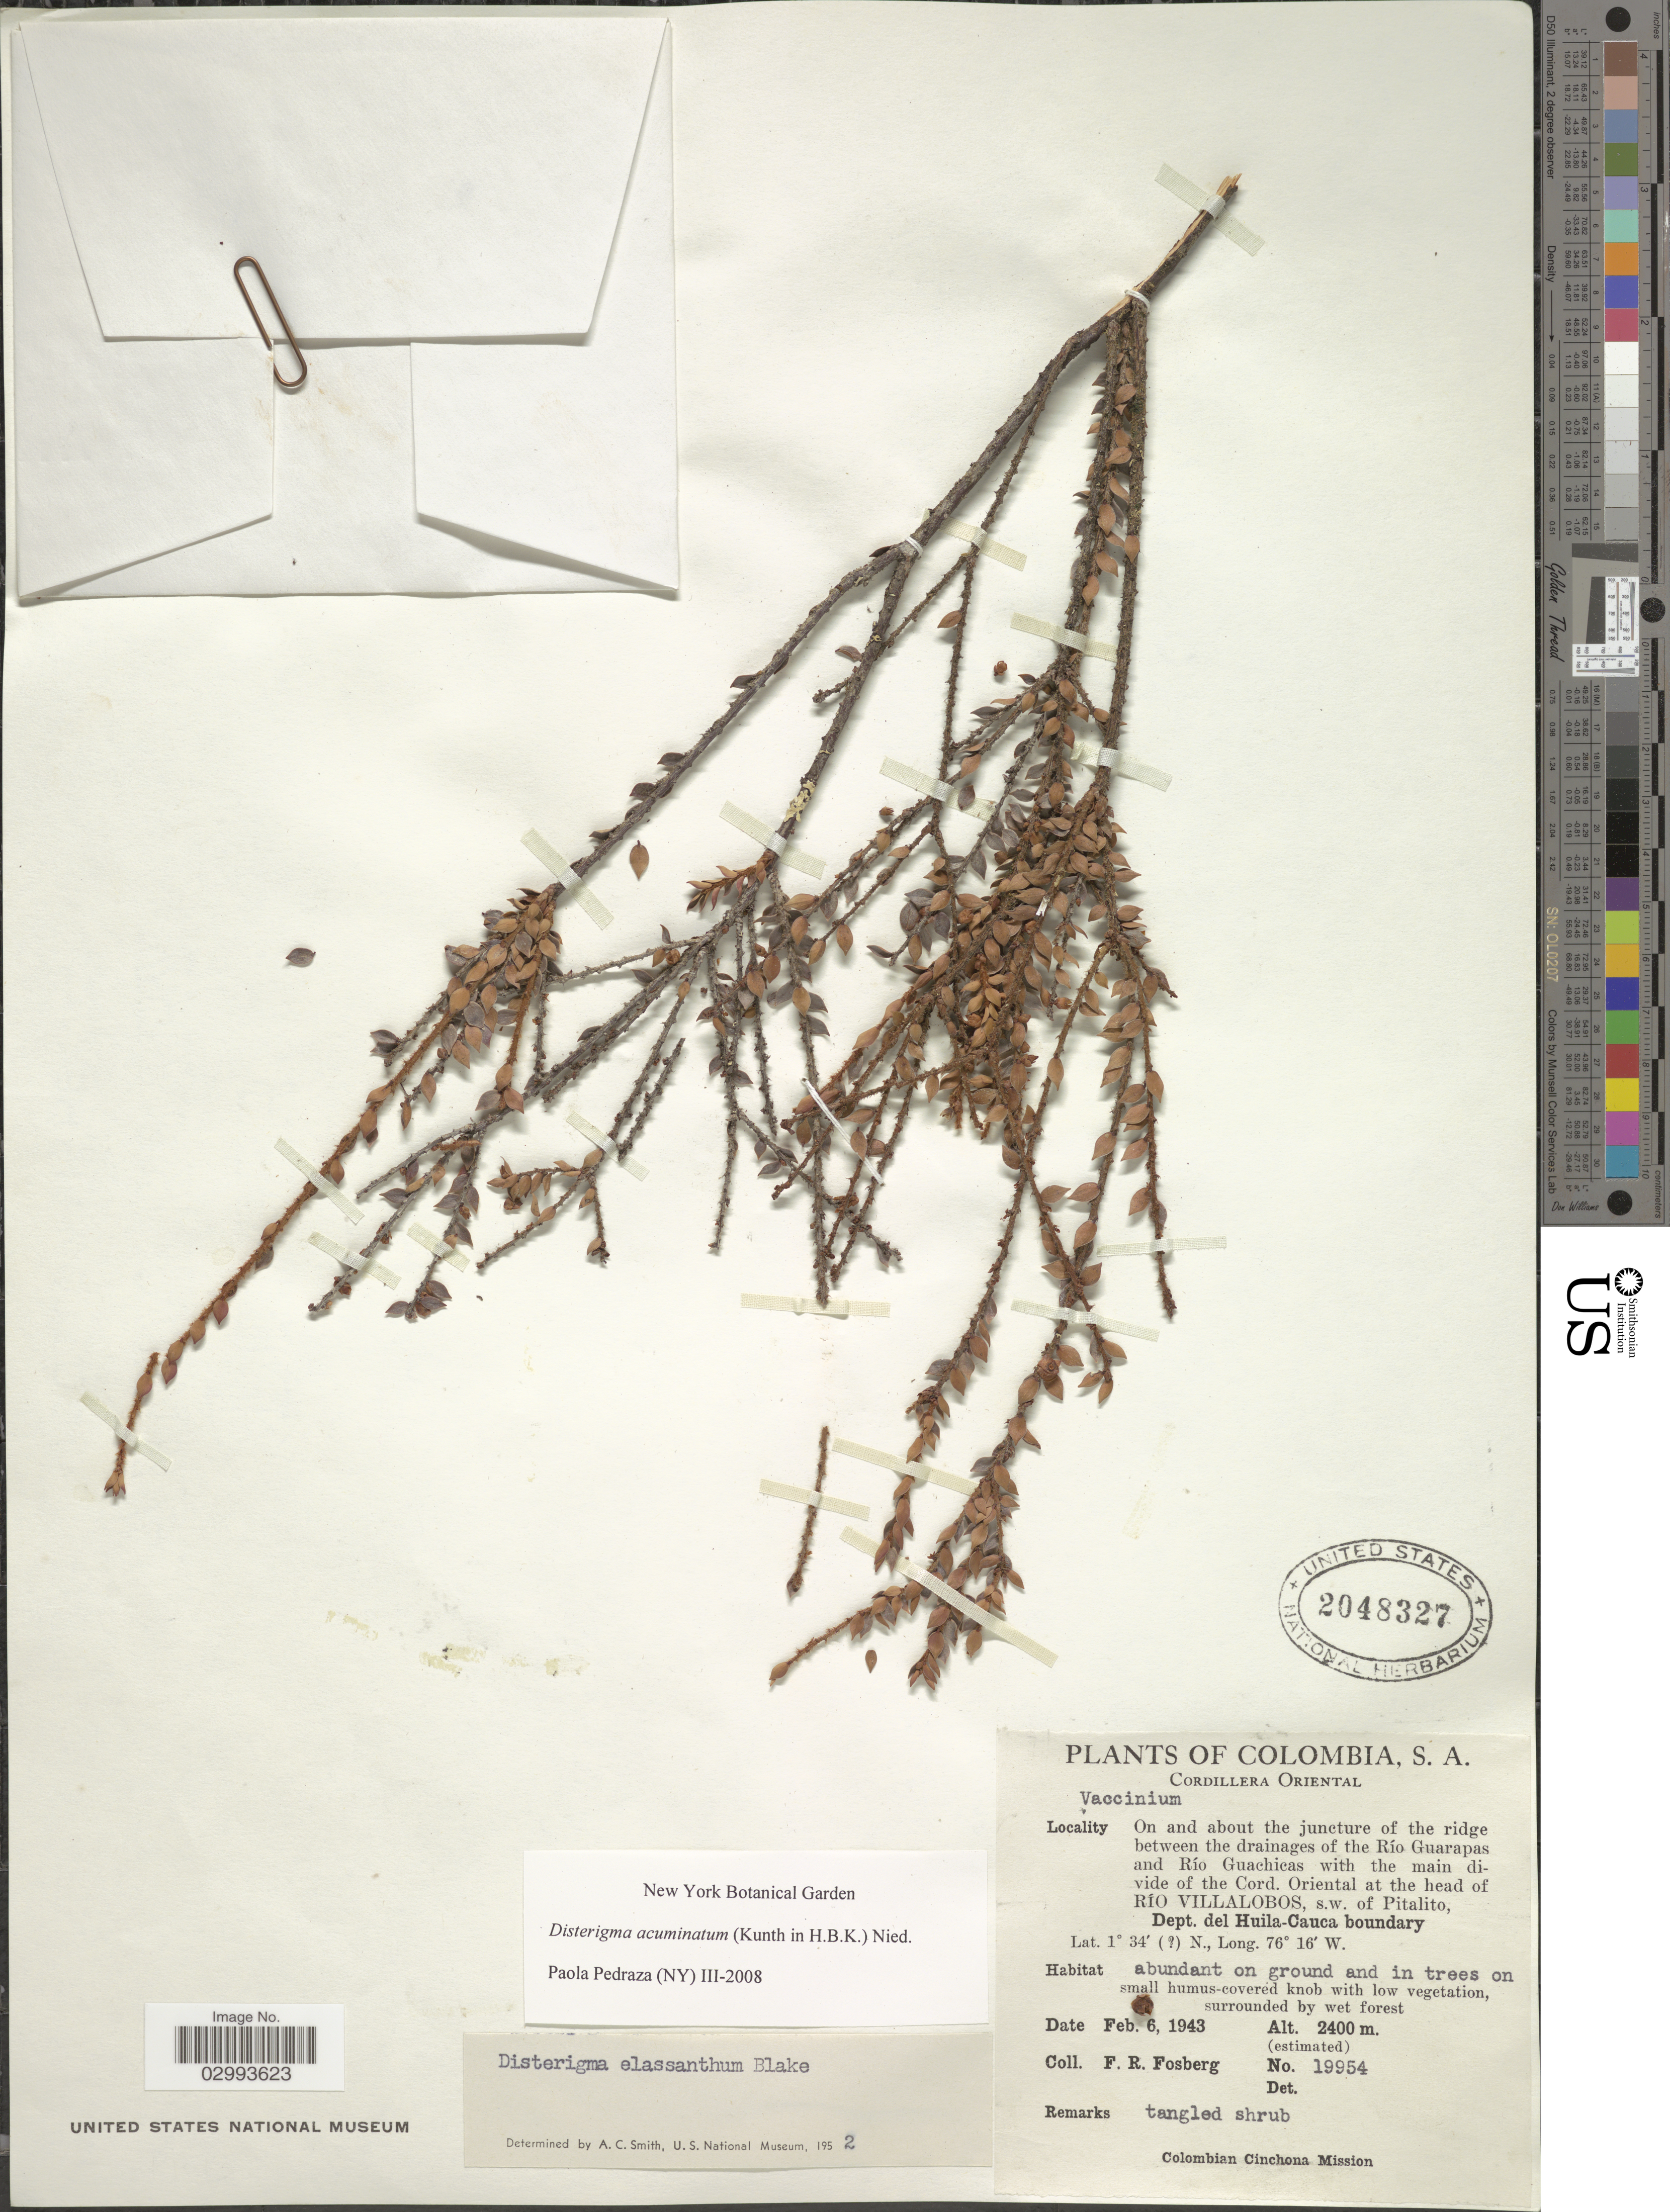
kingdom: Plantae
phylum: Tracheophyta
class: Magnoliopsida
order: Ericales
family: Ericaceae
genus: Disterigma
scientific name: Disterigma acuminatum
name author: (Kunth) Nied.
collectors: F. R. Fosberg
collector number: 19954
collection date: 1943-02-06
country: Colombia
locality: Cordillera Oriental, On and about the juncture of the ridge between the drainages of the Río Guarapas and Río Guachicas with the main divide of the Cord. Oriental at the head of Río Villalobos, s.w. of Pitalito, Dept. del Huila-Cauca boundary.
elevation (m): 2400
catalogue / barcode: US 2048327